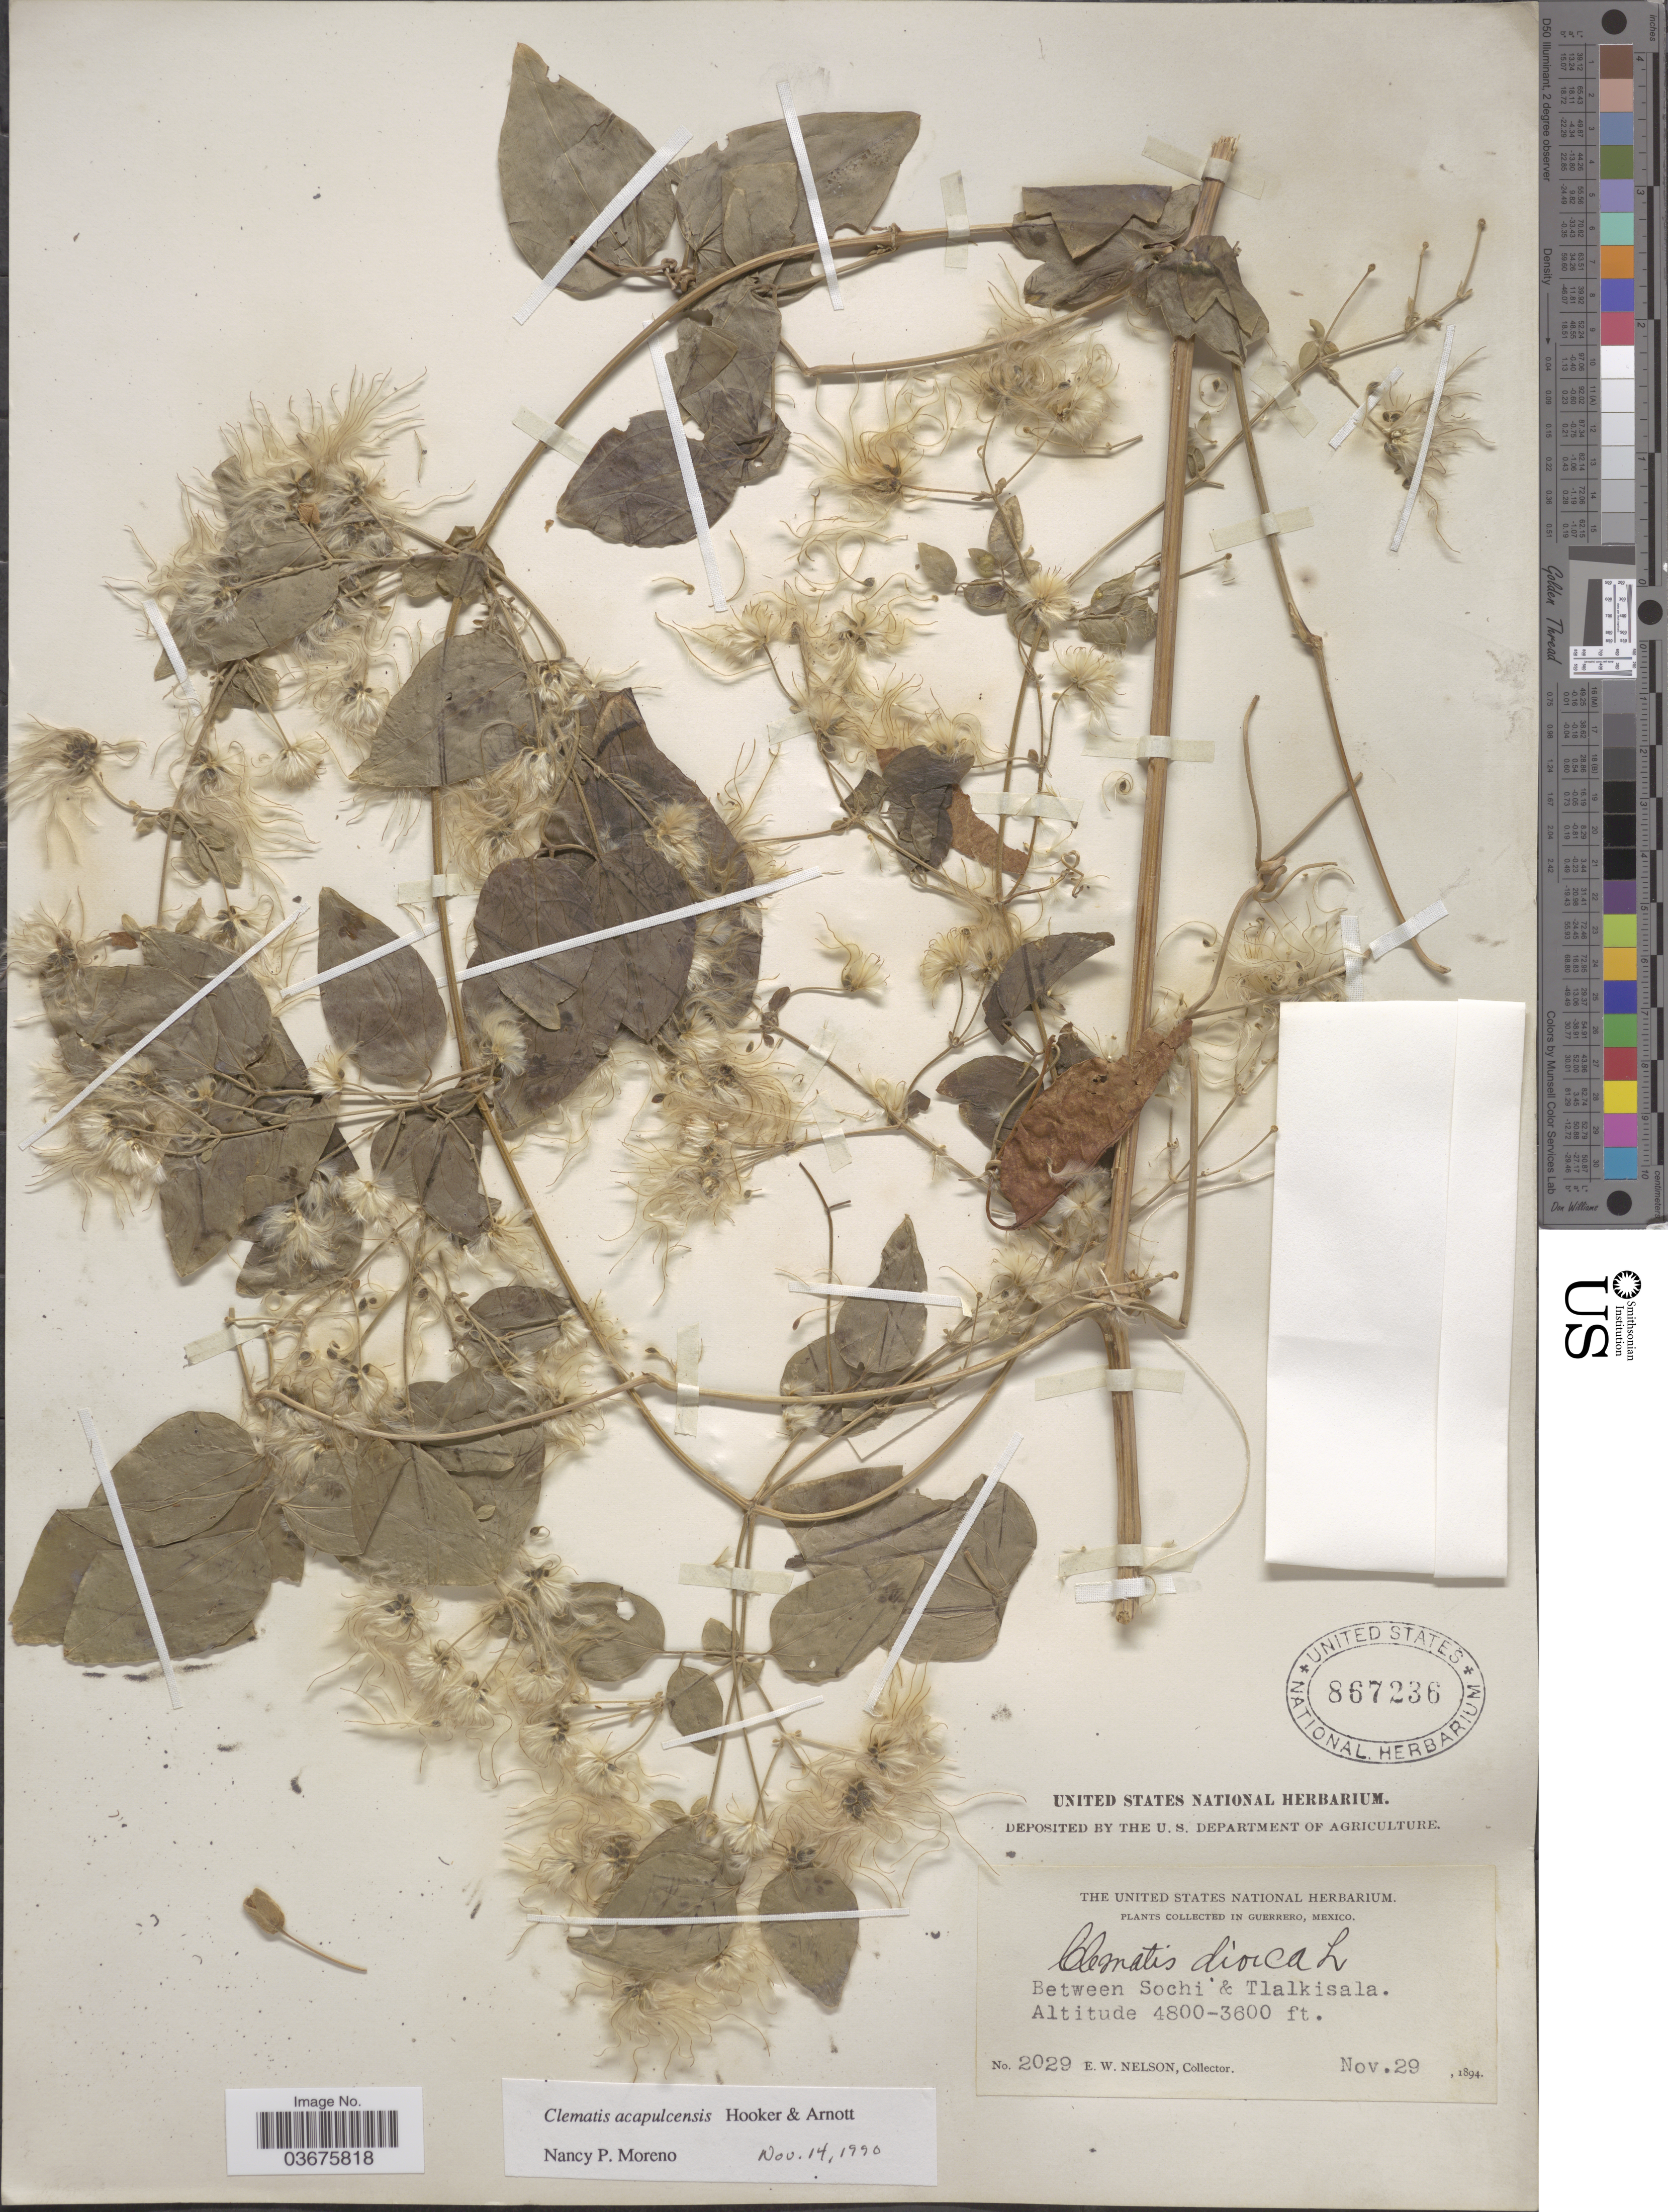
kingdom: Plantae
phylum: Tracheophyta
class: Magnoliopsida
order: Ranunculales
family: Ranunculaceae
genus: Clematis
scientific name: Clematis acapulcensis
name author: Hook. & Arn.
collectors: E. W. Nelson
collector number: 2029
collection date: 1894-11-29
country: Mexico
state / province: Guerrero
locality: Between Sochi & Tlalkisala.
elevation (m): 1097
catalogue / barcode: US 867236